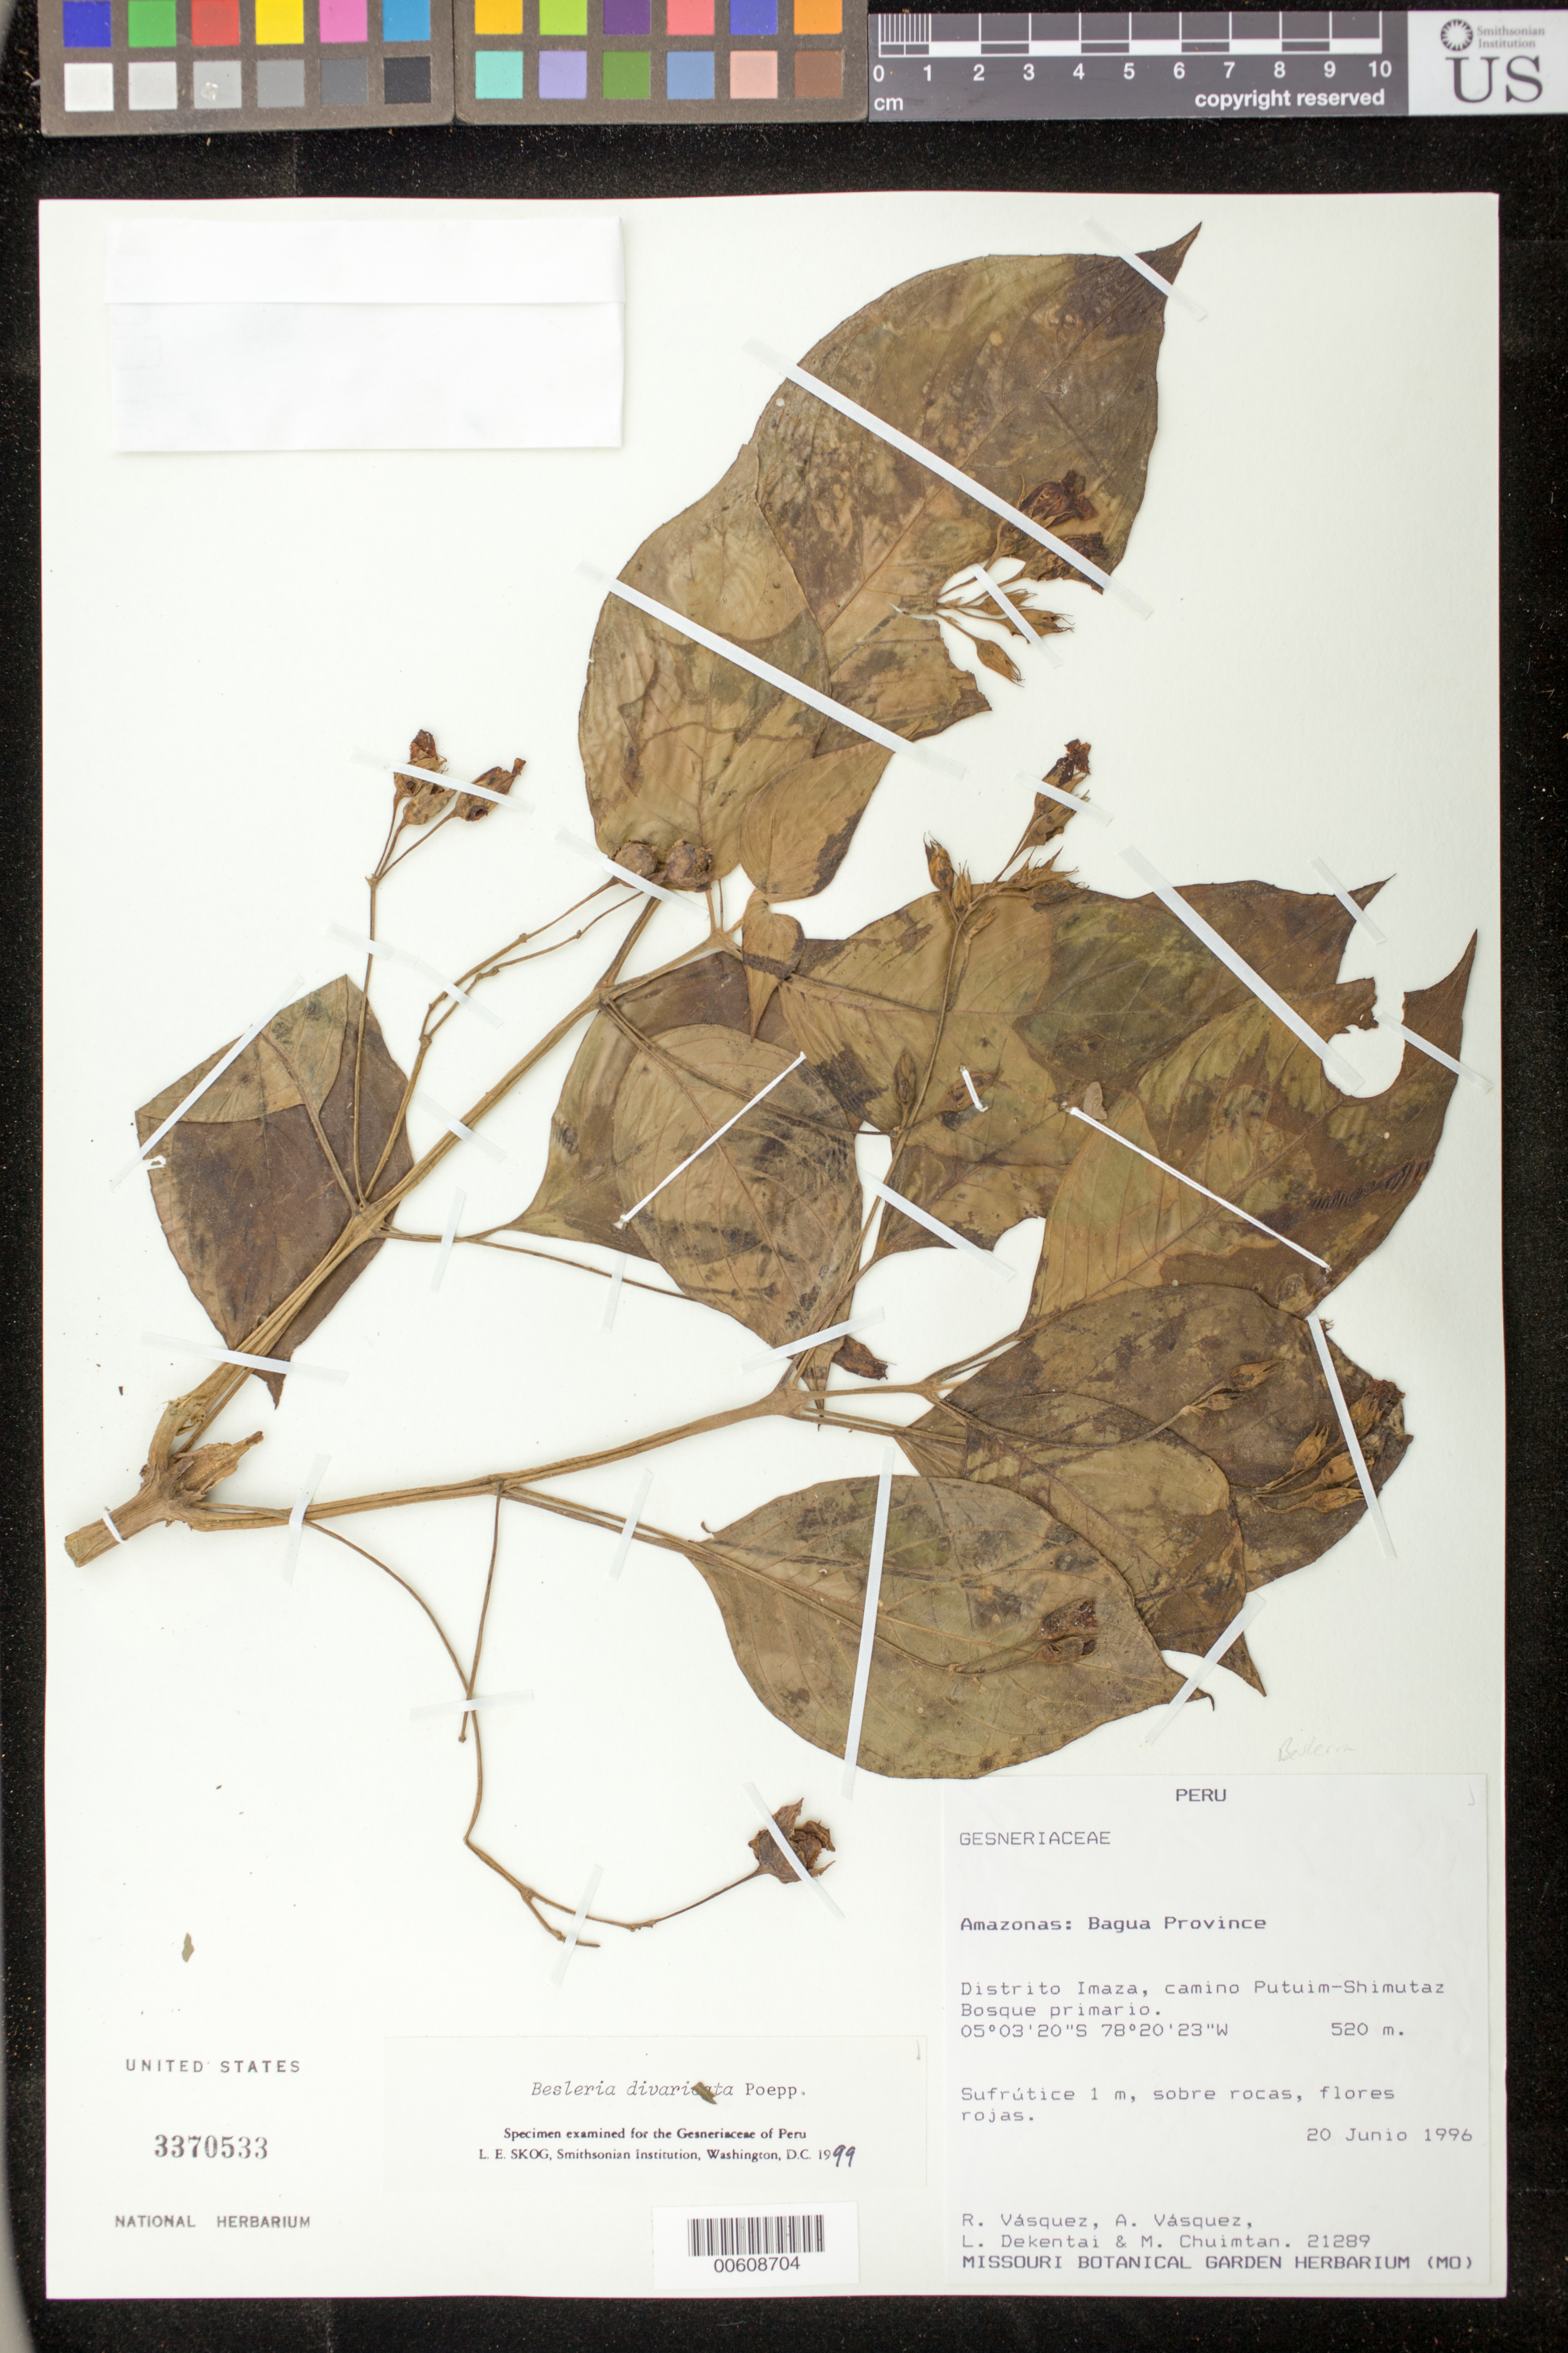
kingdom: Plantae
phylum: Tracheophyta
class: Magnoliopsida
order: Lamiales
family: Gesneriaceae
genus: Besleria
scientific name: Besleria divaricata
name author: Poepp.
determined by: Skog, Laurence E.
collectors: R. Vásquez, A. Vasquez, L. Dekentai & M. Chuimtan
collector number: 21289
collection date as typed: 20 Jun 1996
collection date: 1996-06-20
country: Peru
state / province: Amazonas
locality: Prov. Bagua, Dtto. Imaza; camino Putuim - Shimutaz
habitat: Bosque primario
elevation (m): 520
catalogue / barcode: US 3370533